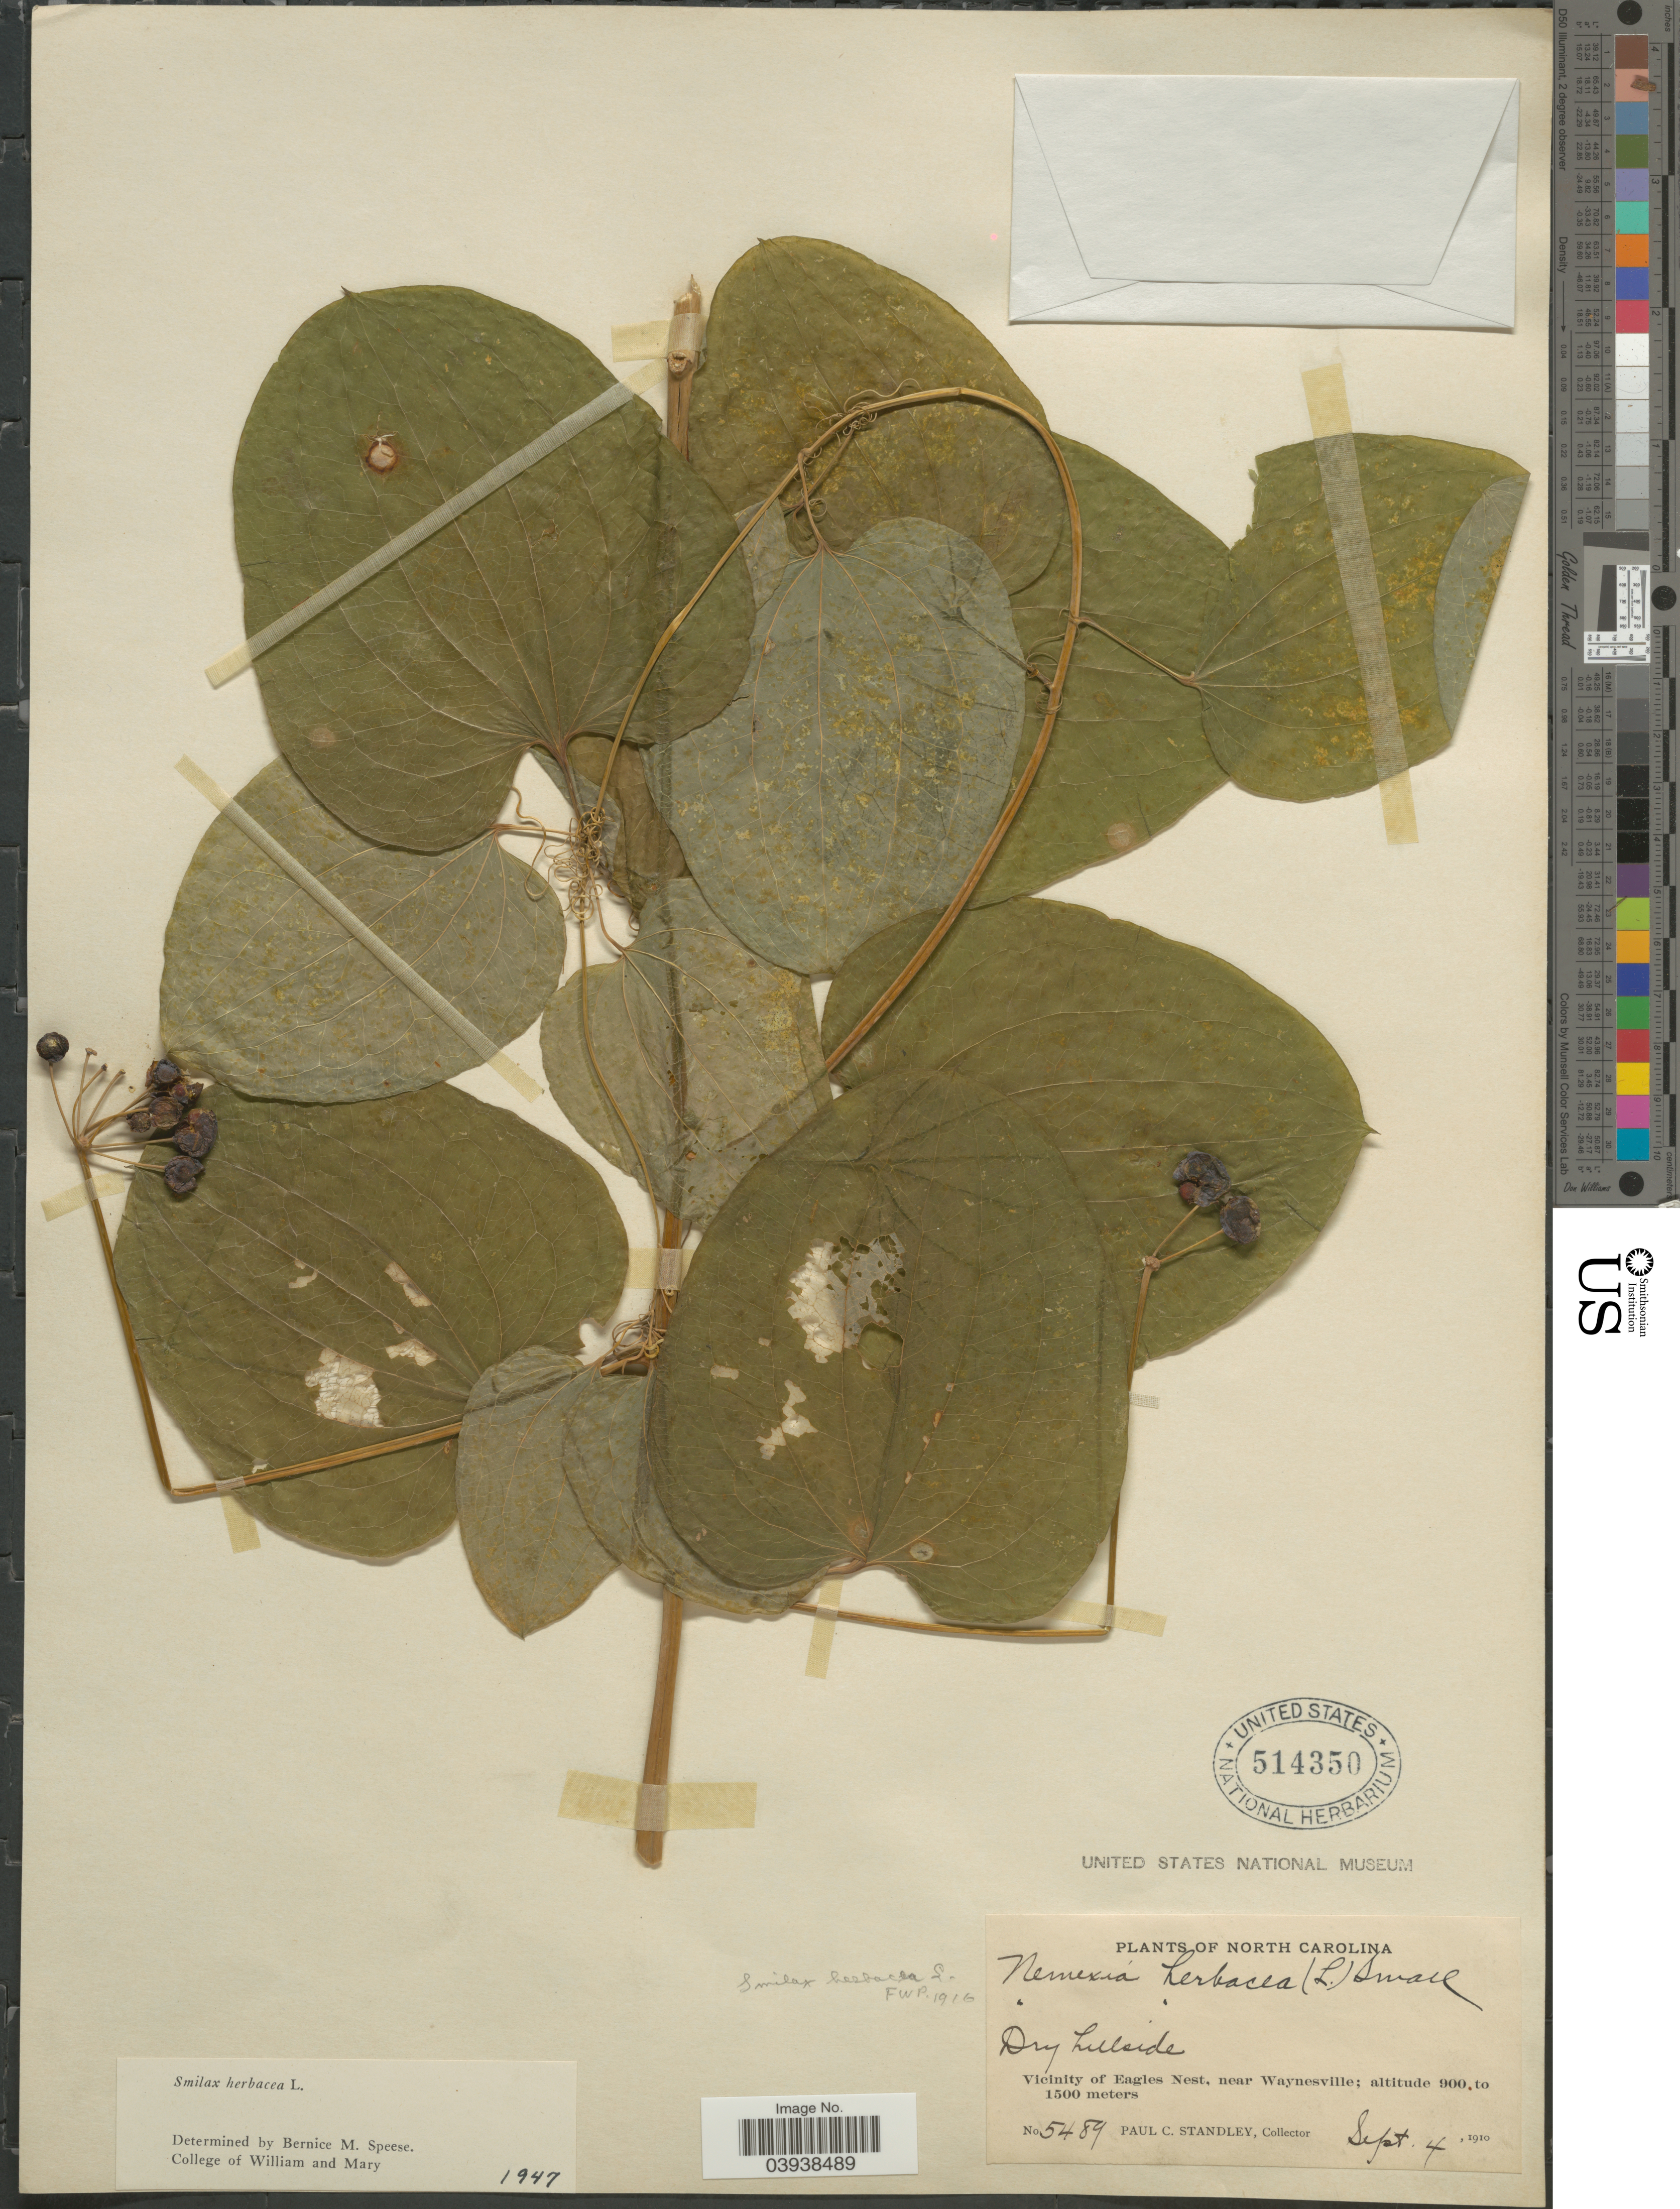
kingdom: Plantae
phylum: Tracheophyta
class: Liliopsida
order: Liliales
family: Smilacaceae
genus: Smilax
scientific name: Smilax herbacea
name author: L.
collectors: P. C. Standley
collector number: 5489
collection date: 1910-09-04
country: United States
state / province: North Carolina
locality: Vicinity of Eagles Nest, near Waynesville.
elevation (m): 900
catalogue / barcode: US 514350